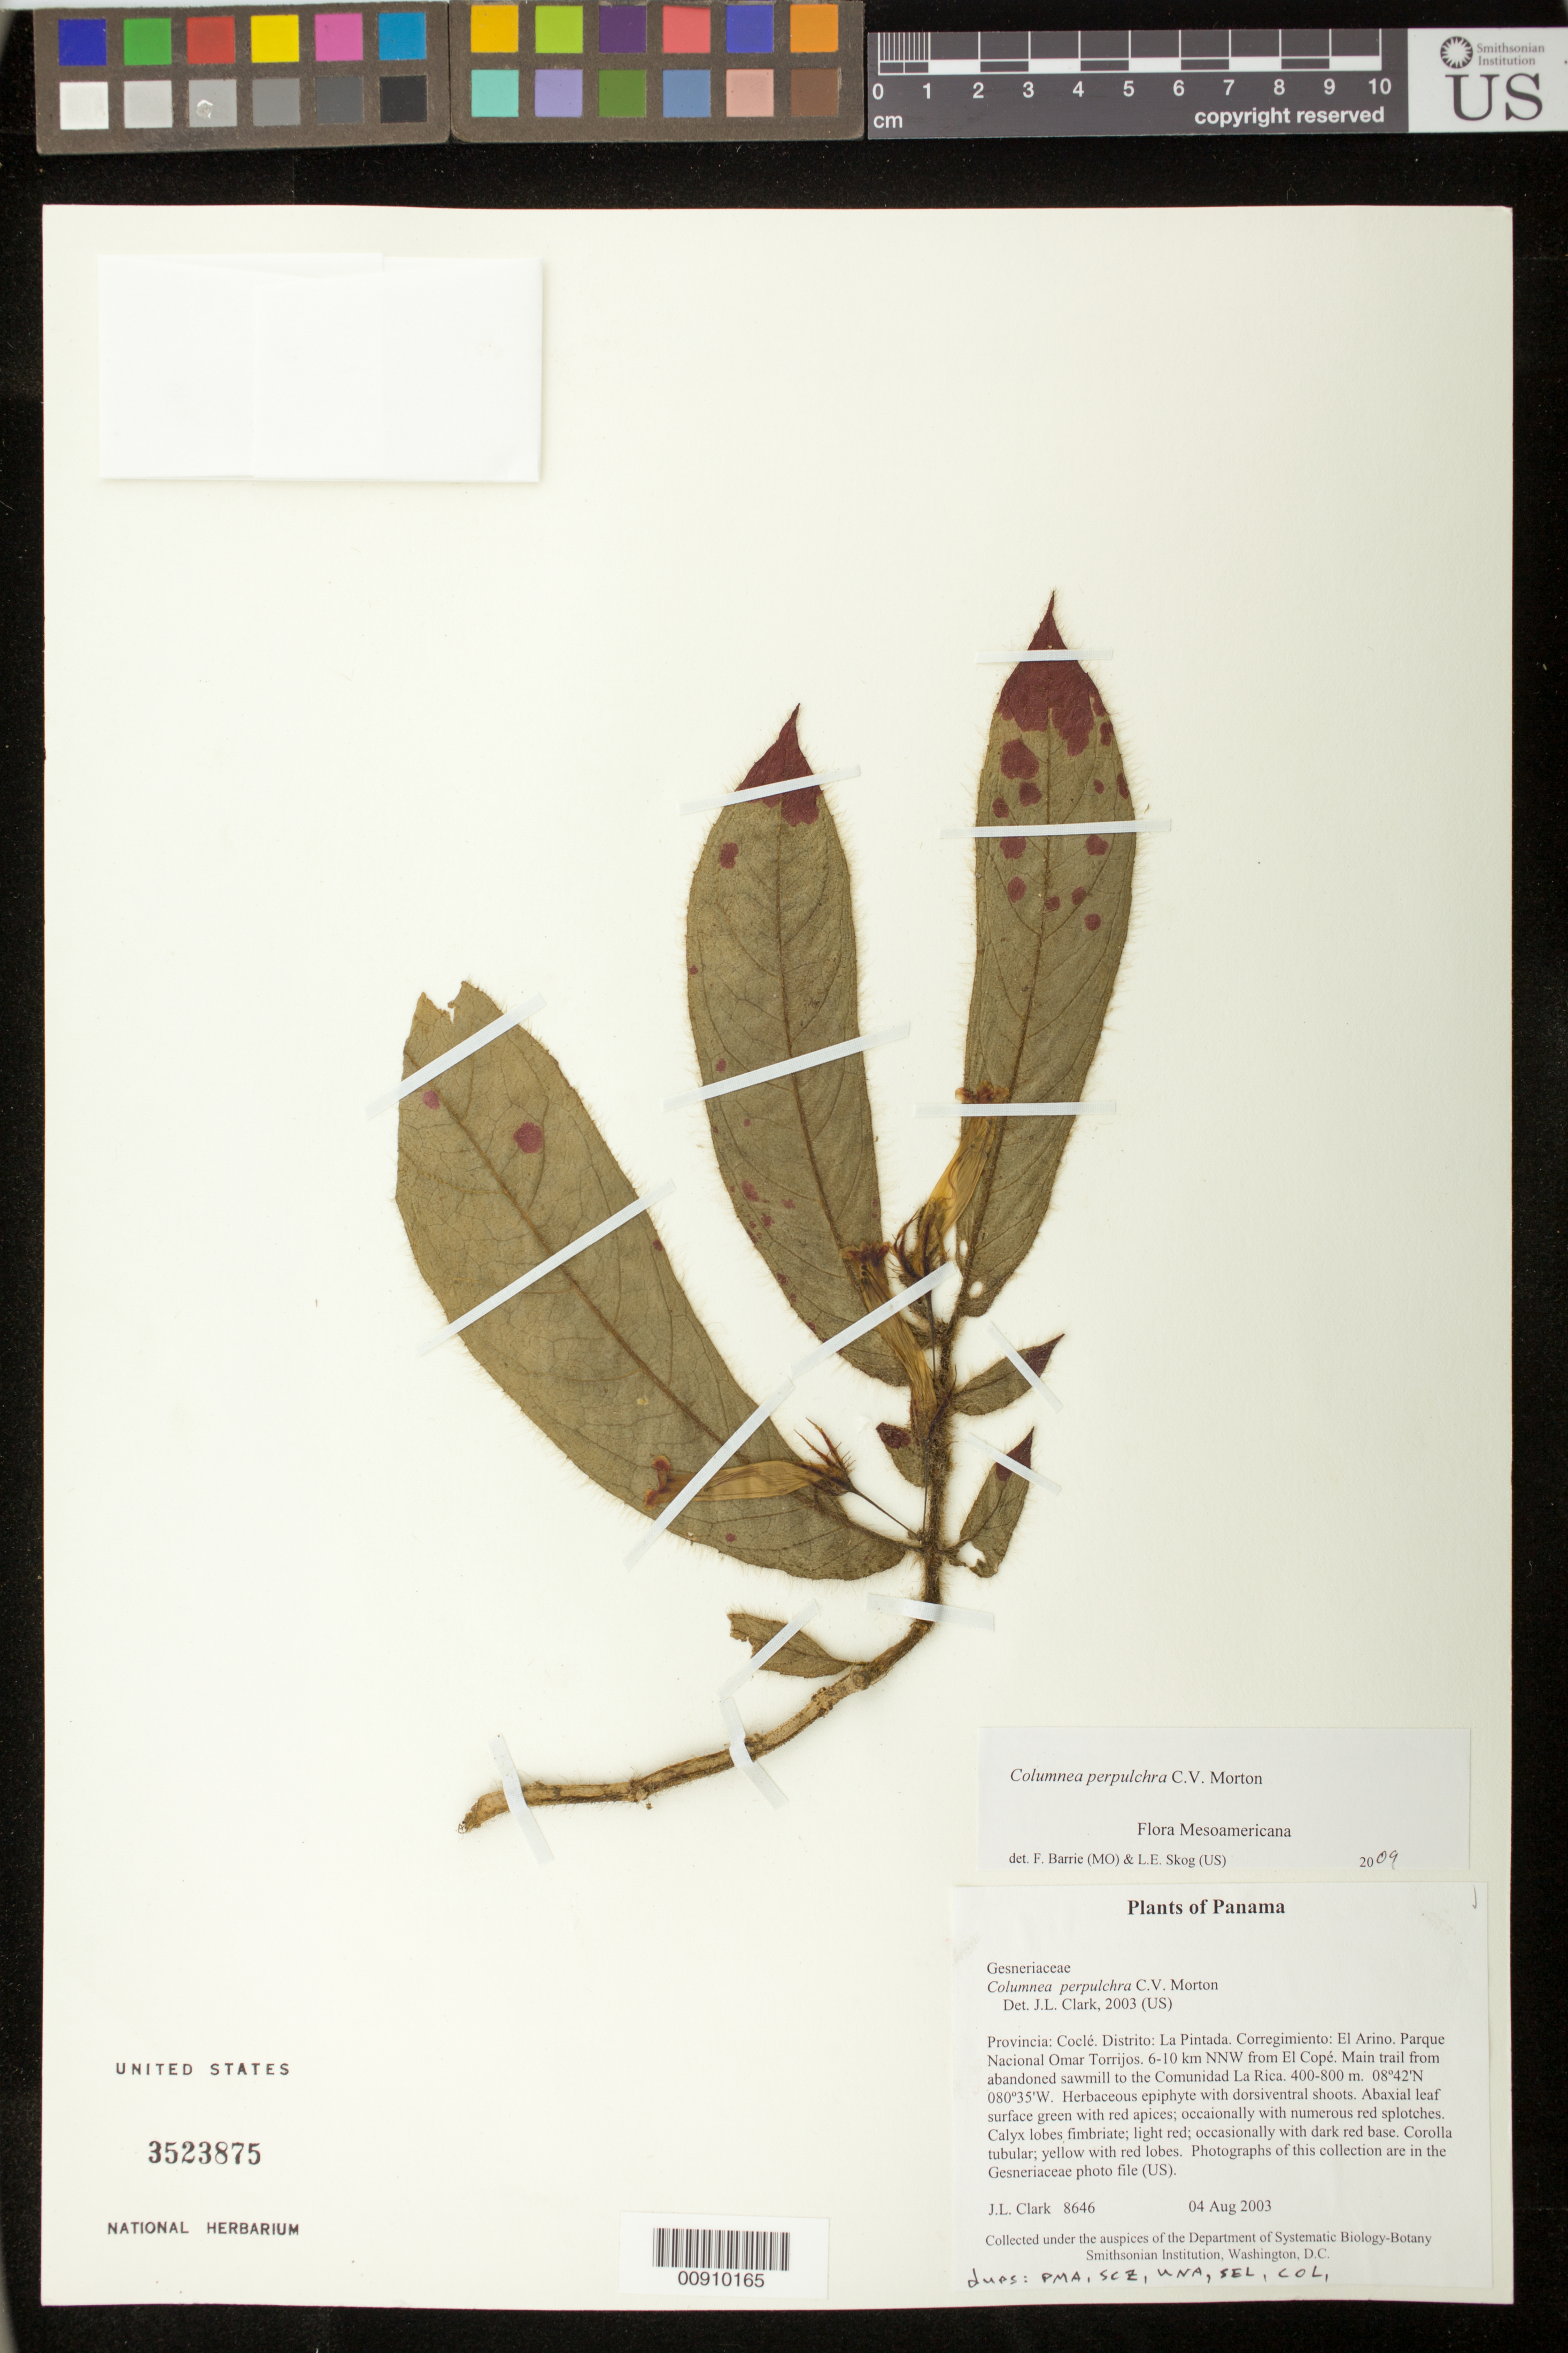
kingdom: Plantae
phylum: Tracheophyta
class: Magnoliopsida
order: Lamiales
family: Gesneriaceae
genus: Columnea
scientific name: Columnea perpulchra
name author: C.V. Morton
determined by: Clark, J. L., (SEL), The Marie Selby Botanical Garden (UNITED STATES)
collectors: J. L. Clark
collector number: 8646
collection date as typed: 04 Aug 2003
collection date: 2003-08-04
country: Panama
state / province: Coclé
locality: La Pintada. Corregimiento: El Arino. Parque Nacional Omar Torrijos. 6-10 km NNW from El Copé. Main trail from abandoned sawmill to the Comunidad La Rica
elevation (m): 400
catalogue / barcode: US 3523875